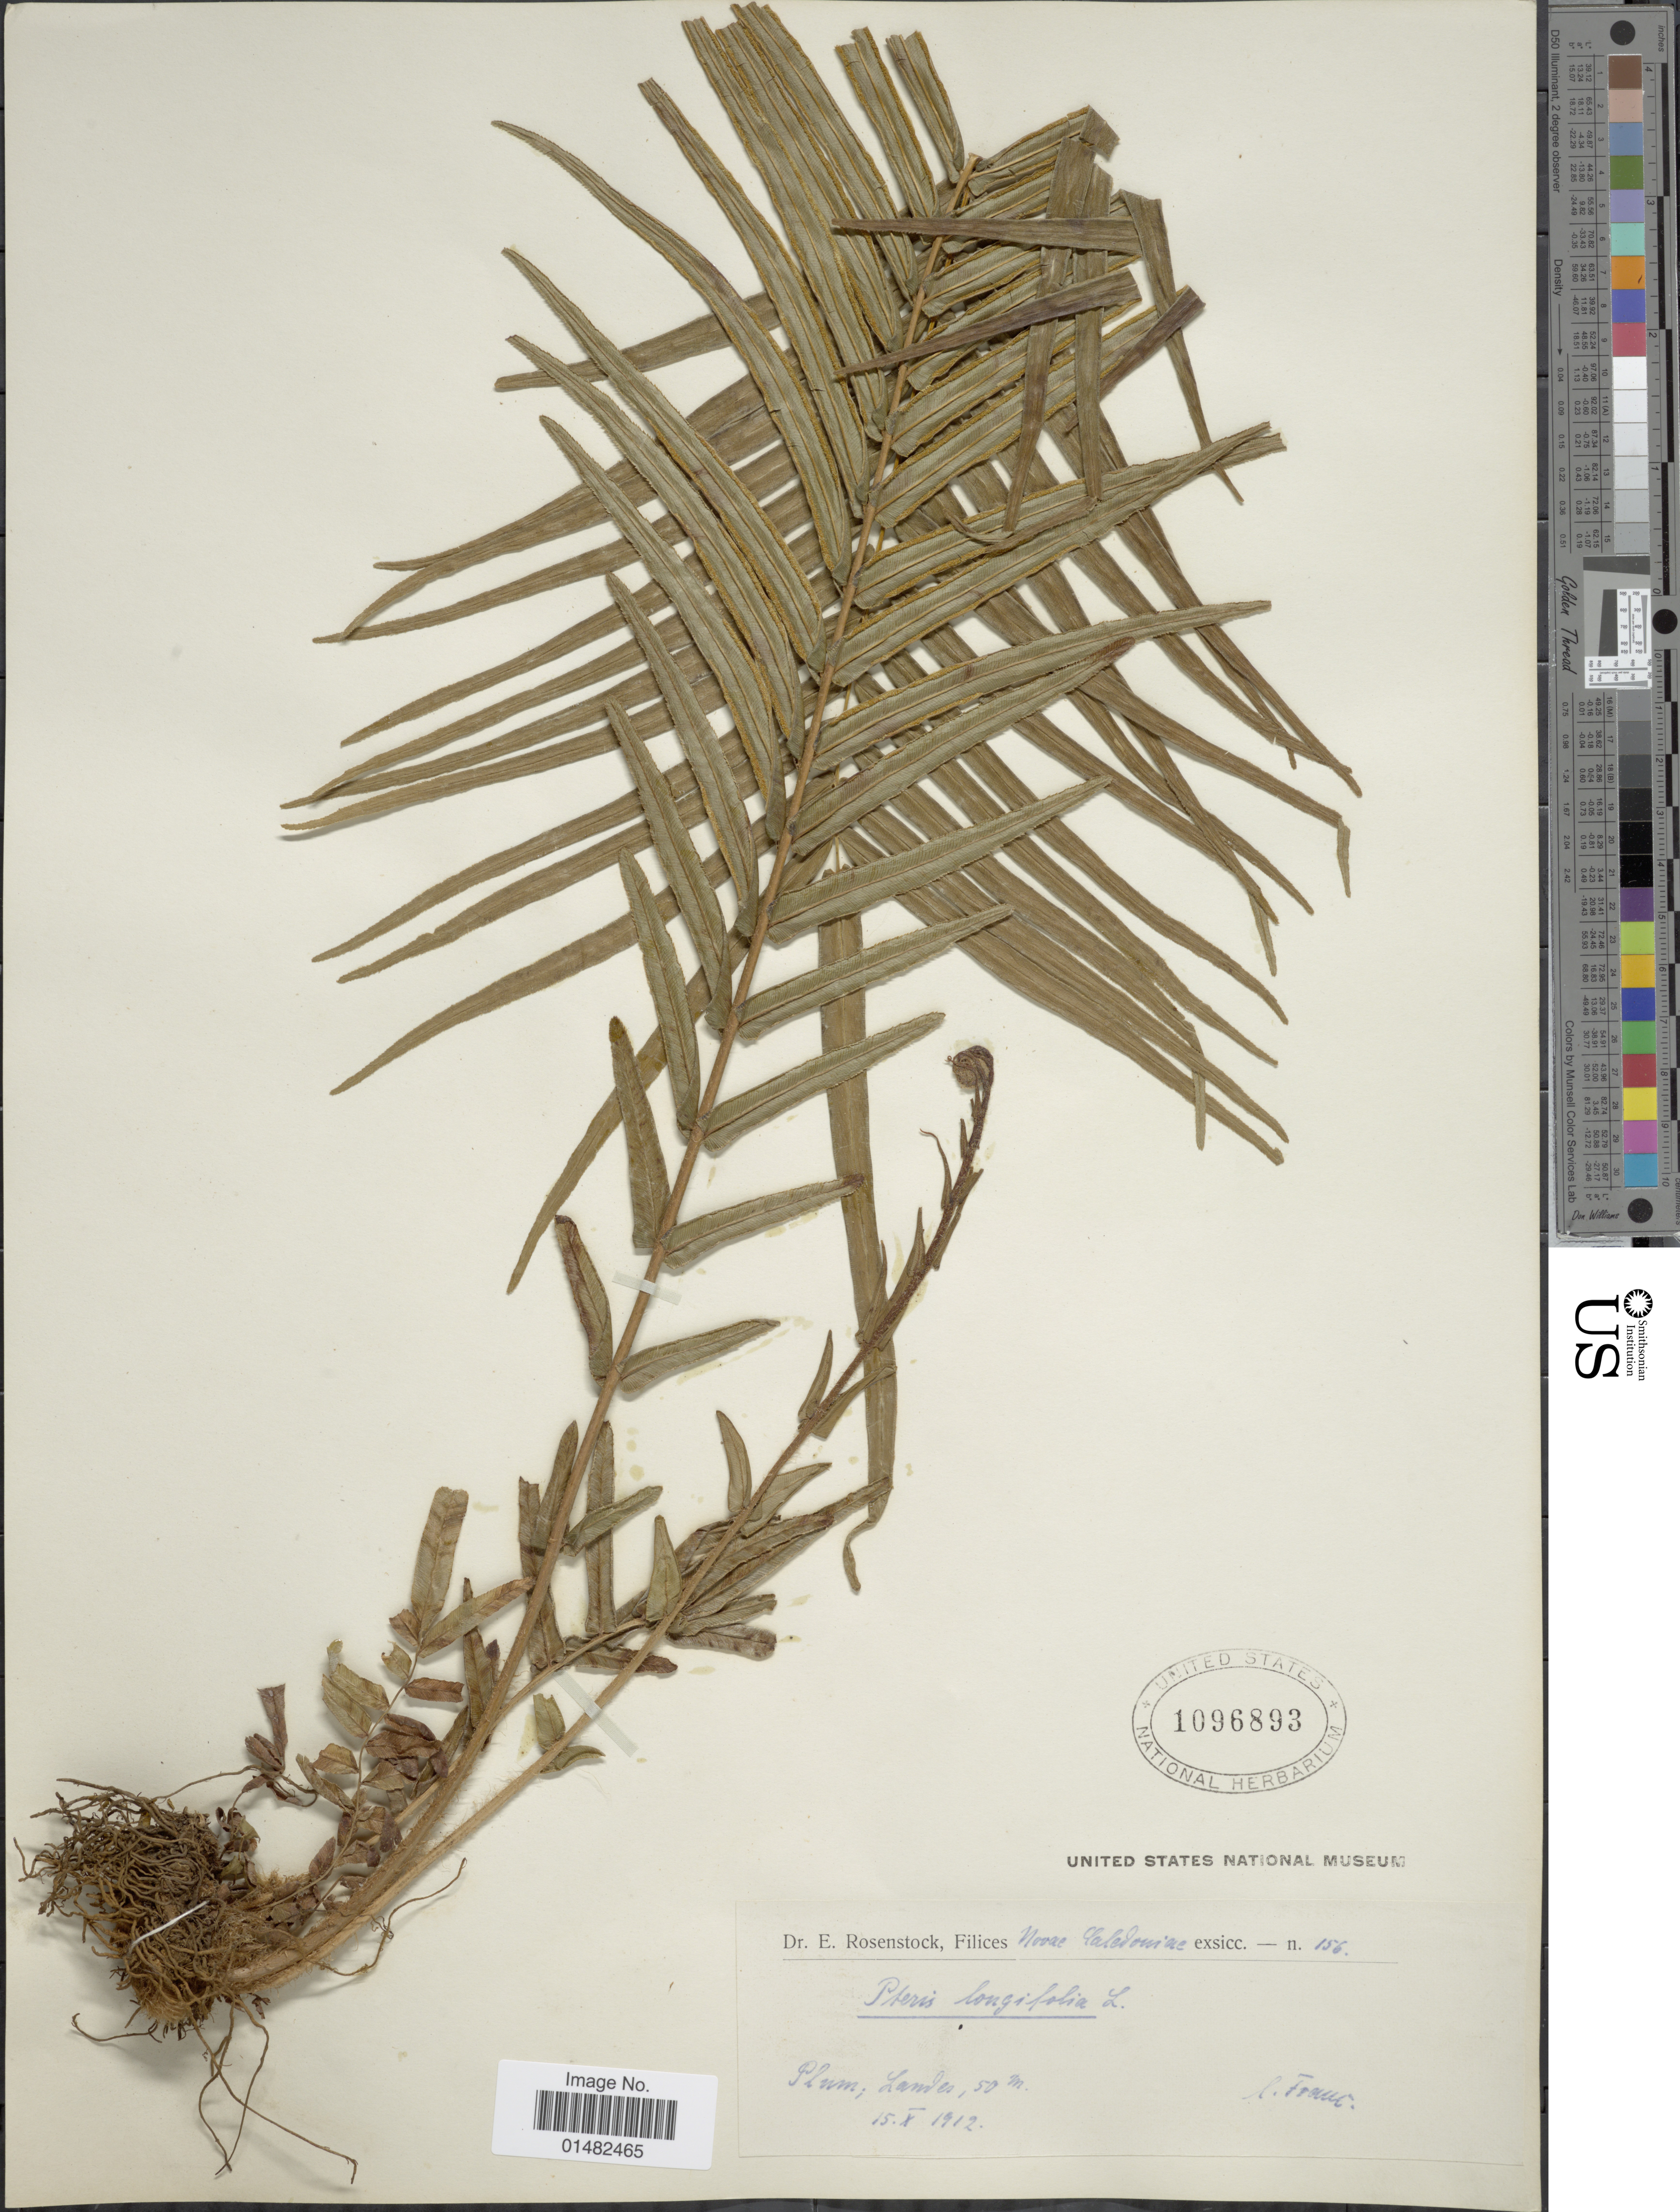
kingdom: Plantae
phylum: Tracheophyta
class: Polypodiopsida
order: Polypodiales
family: Pteridaceae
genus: Pteris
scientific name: Pteris vittata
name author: L.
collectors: Franc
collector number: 156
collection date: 1912-10-15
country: New Caledonia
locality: Plum, Landes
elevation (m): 50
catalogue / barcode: US 1096893